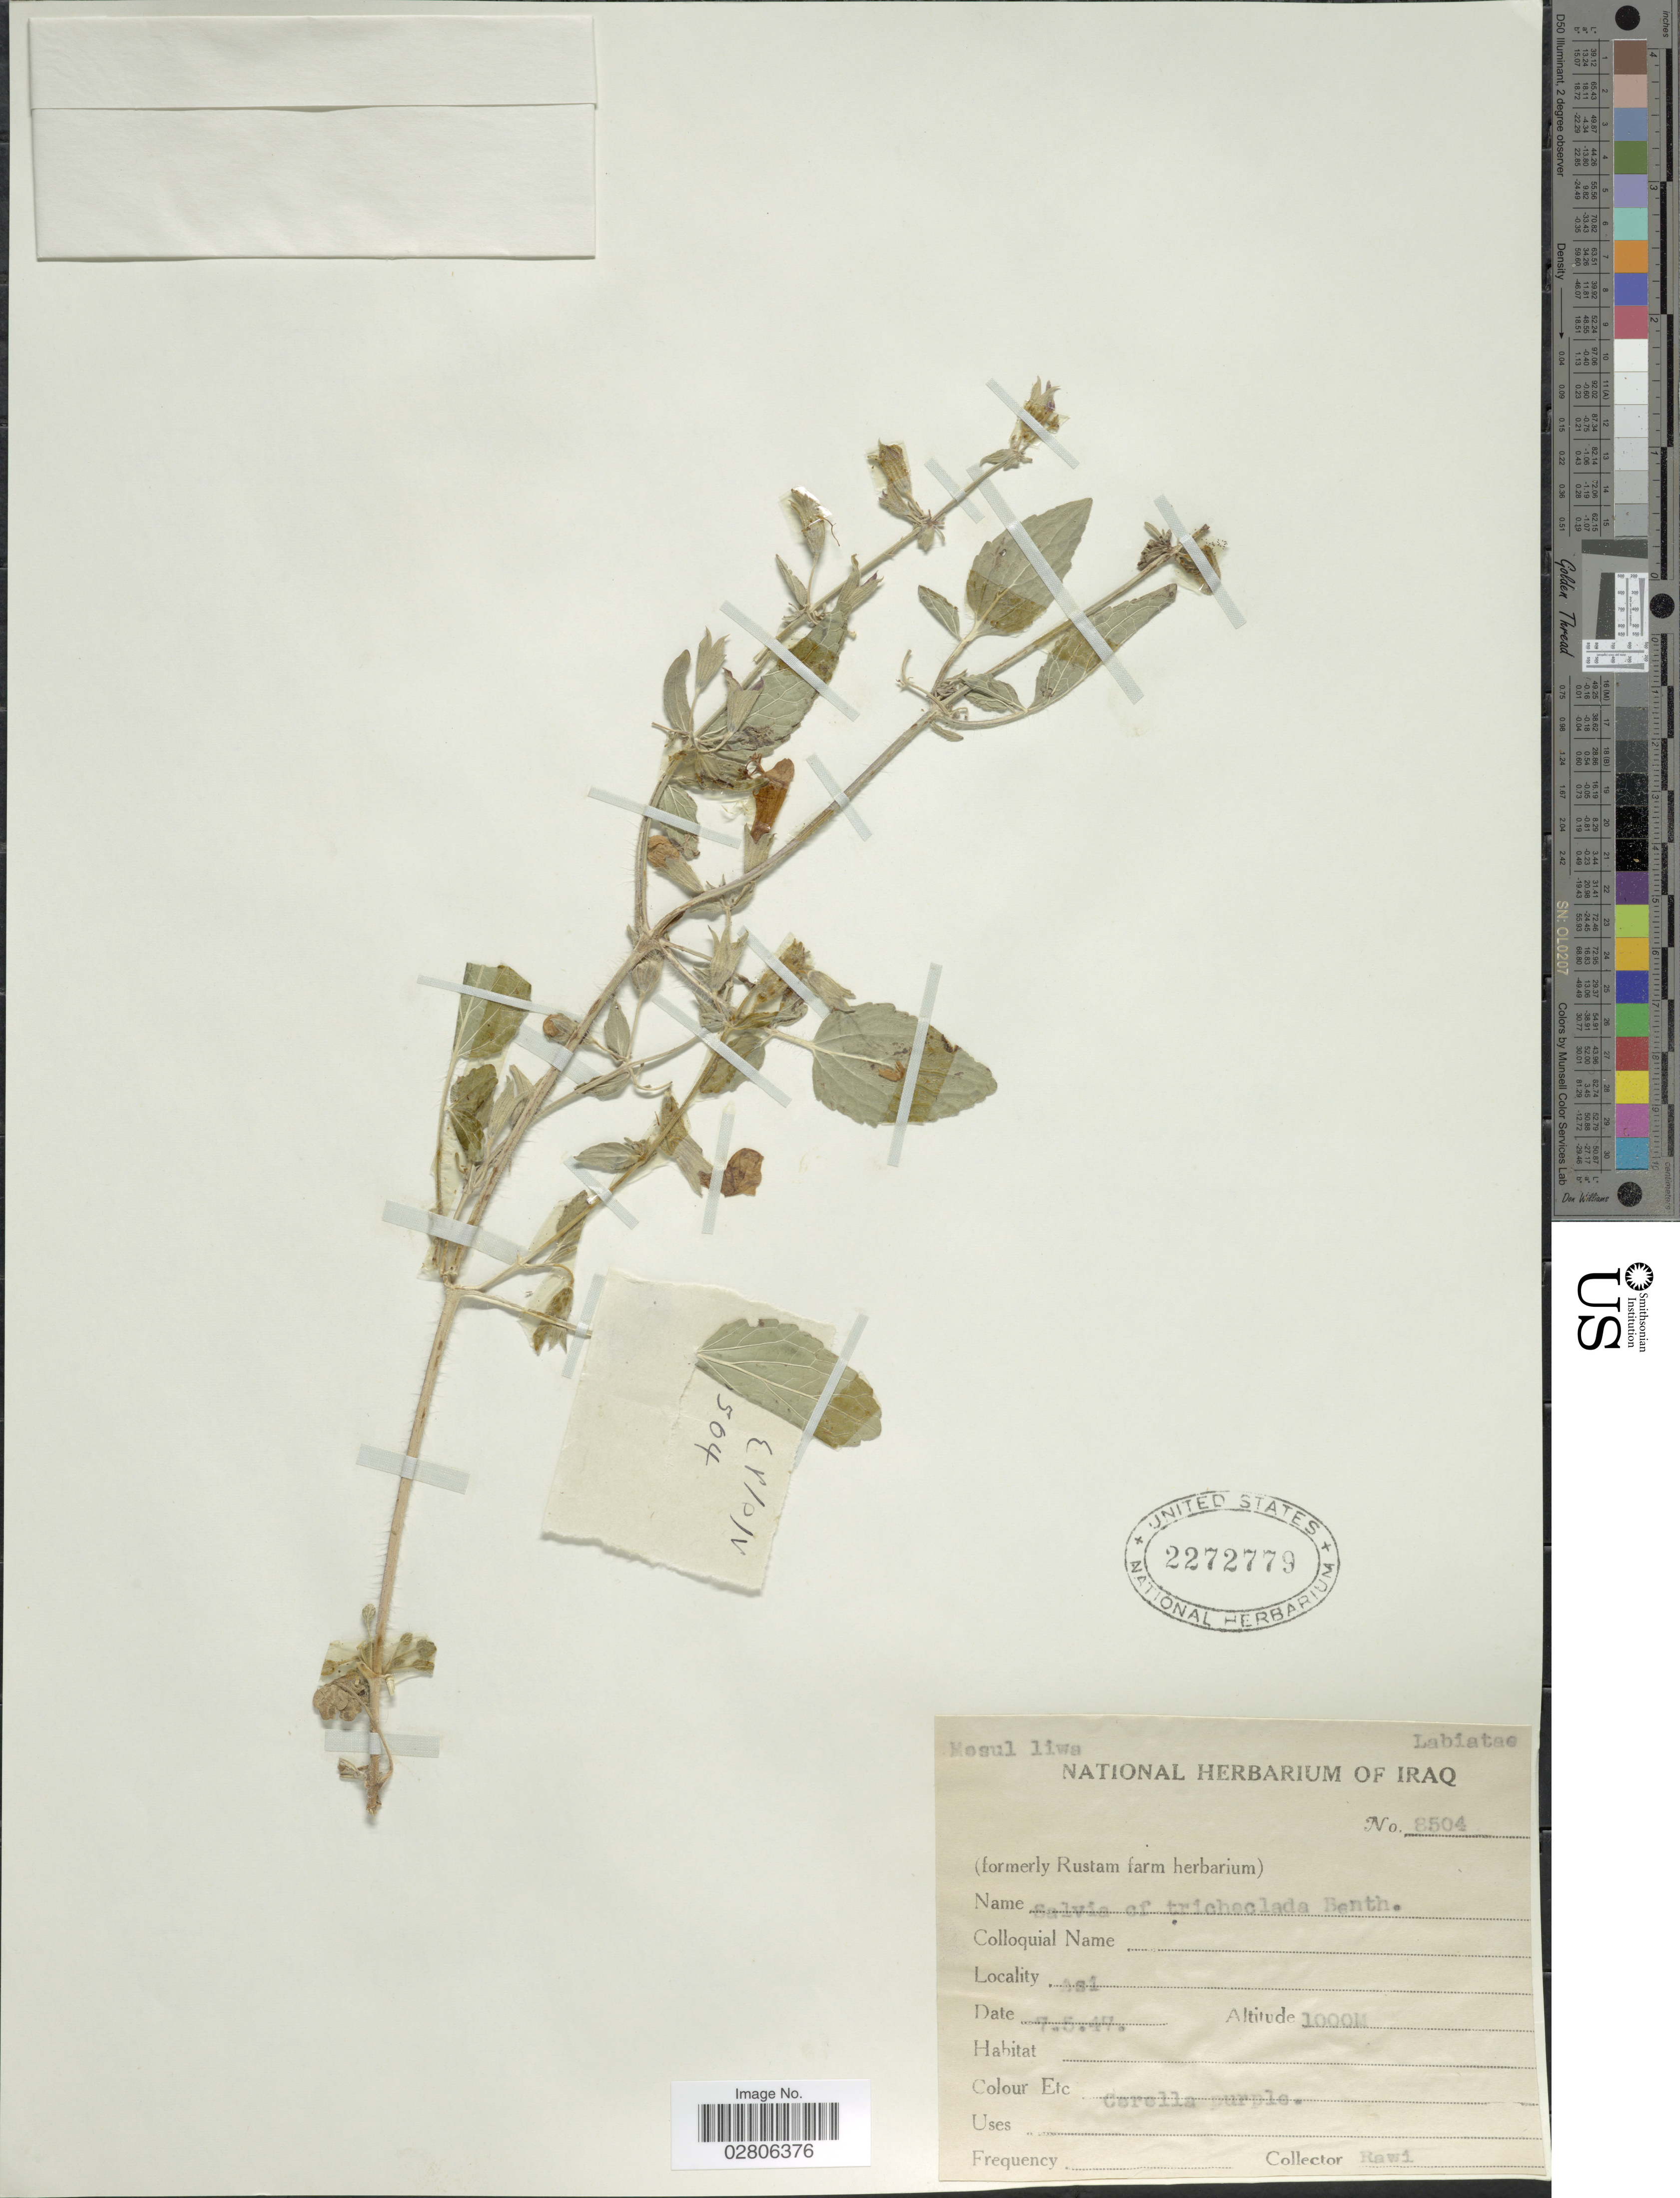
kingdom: Plantae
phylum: Tracheophyta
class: Magnoliopsida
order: Lamiales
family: Lamiaceae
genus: Salvia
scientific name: Salvia trichoclada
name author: Benth.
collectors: -. Rawi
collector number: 8504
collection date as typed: Transcribed d/m/y: 7/5/47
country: Iraq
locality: Asi. Mosul liwa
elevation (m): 1000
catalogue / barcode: US 2272779